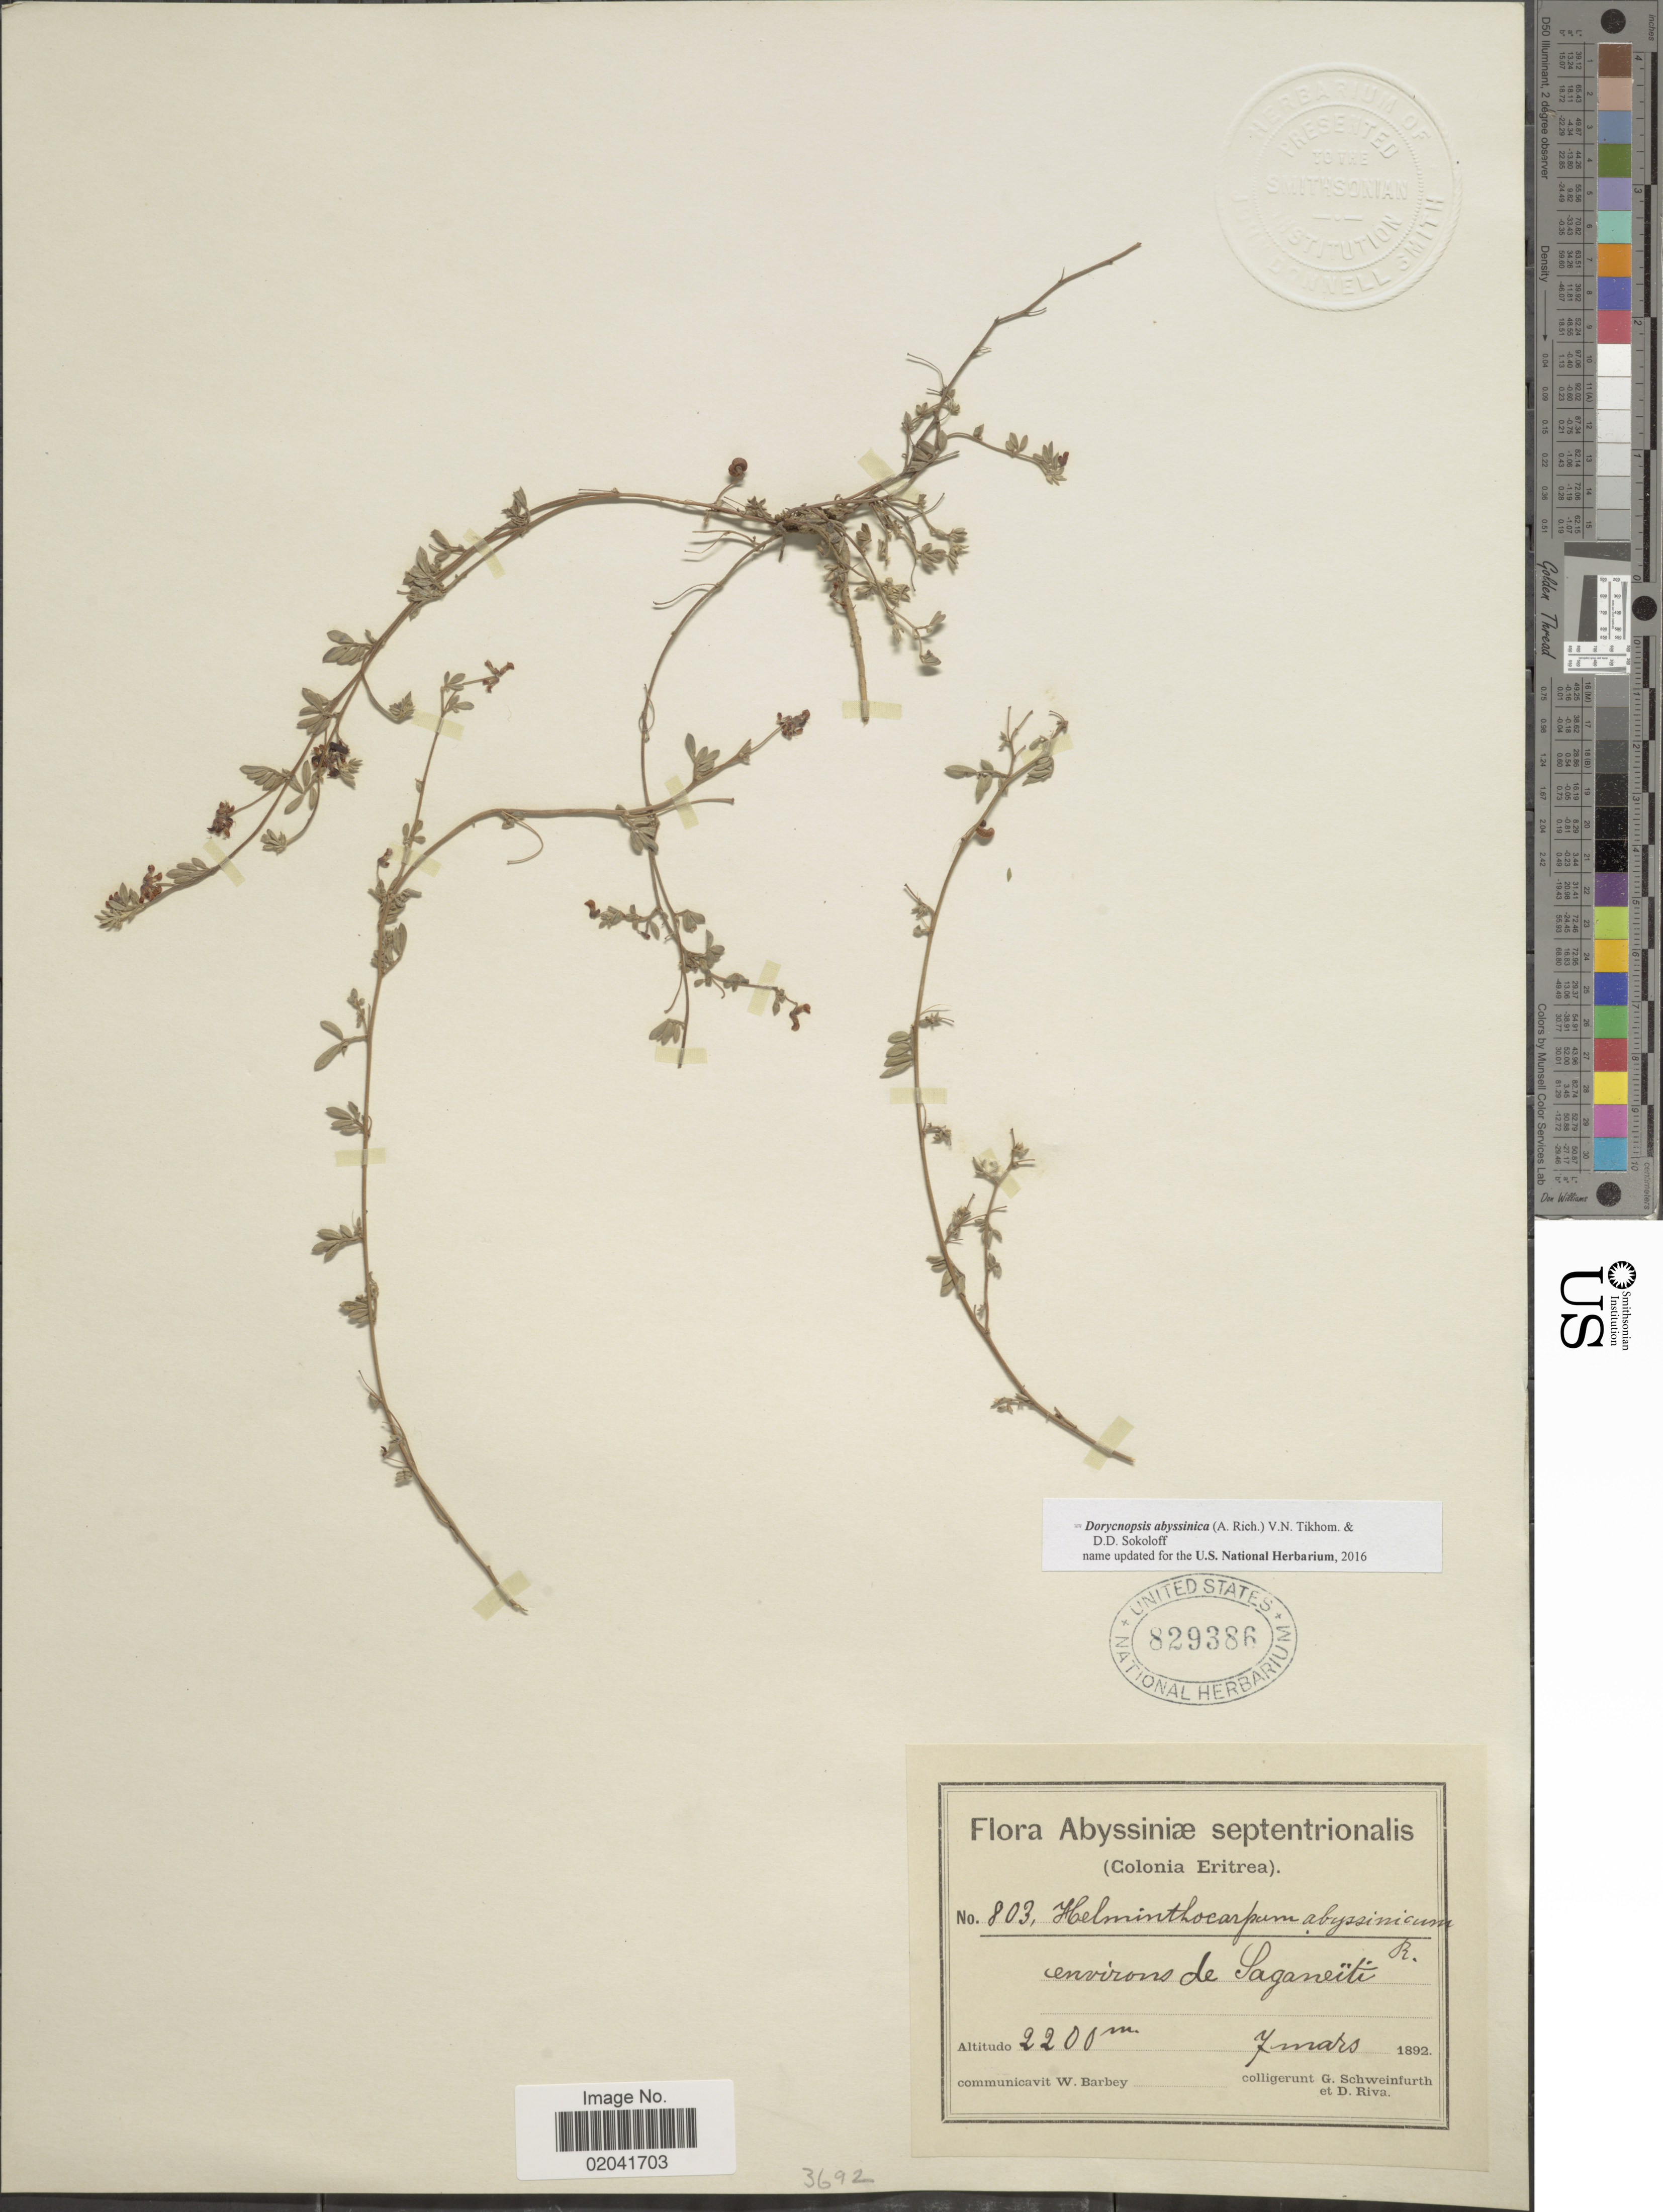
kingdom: Plantae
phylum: Tracheophyta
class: Magnoliopsida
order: Fabales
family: Fabaceae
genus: Dorycnopsis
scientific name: Dorycnopsis abyssinica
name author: (A. Rich.) V.N.Tikhom. & D.D.Sok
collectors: G. A. Schweinfurth (herbarium) & D. Riva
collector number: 803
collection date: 1892-03-07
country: Eritrea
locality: Abyssiniae septentrionalis, environs de Saganeiti.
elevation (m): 2200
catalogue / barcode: US 829386